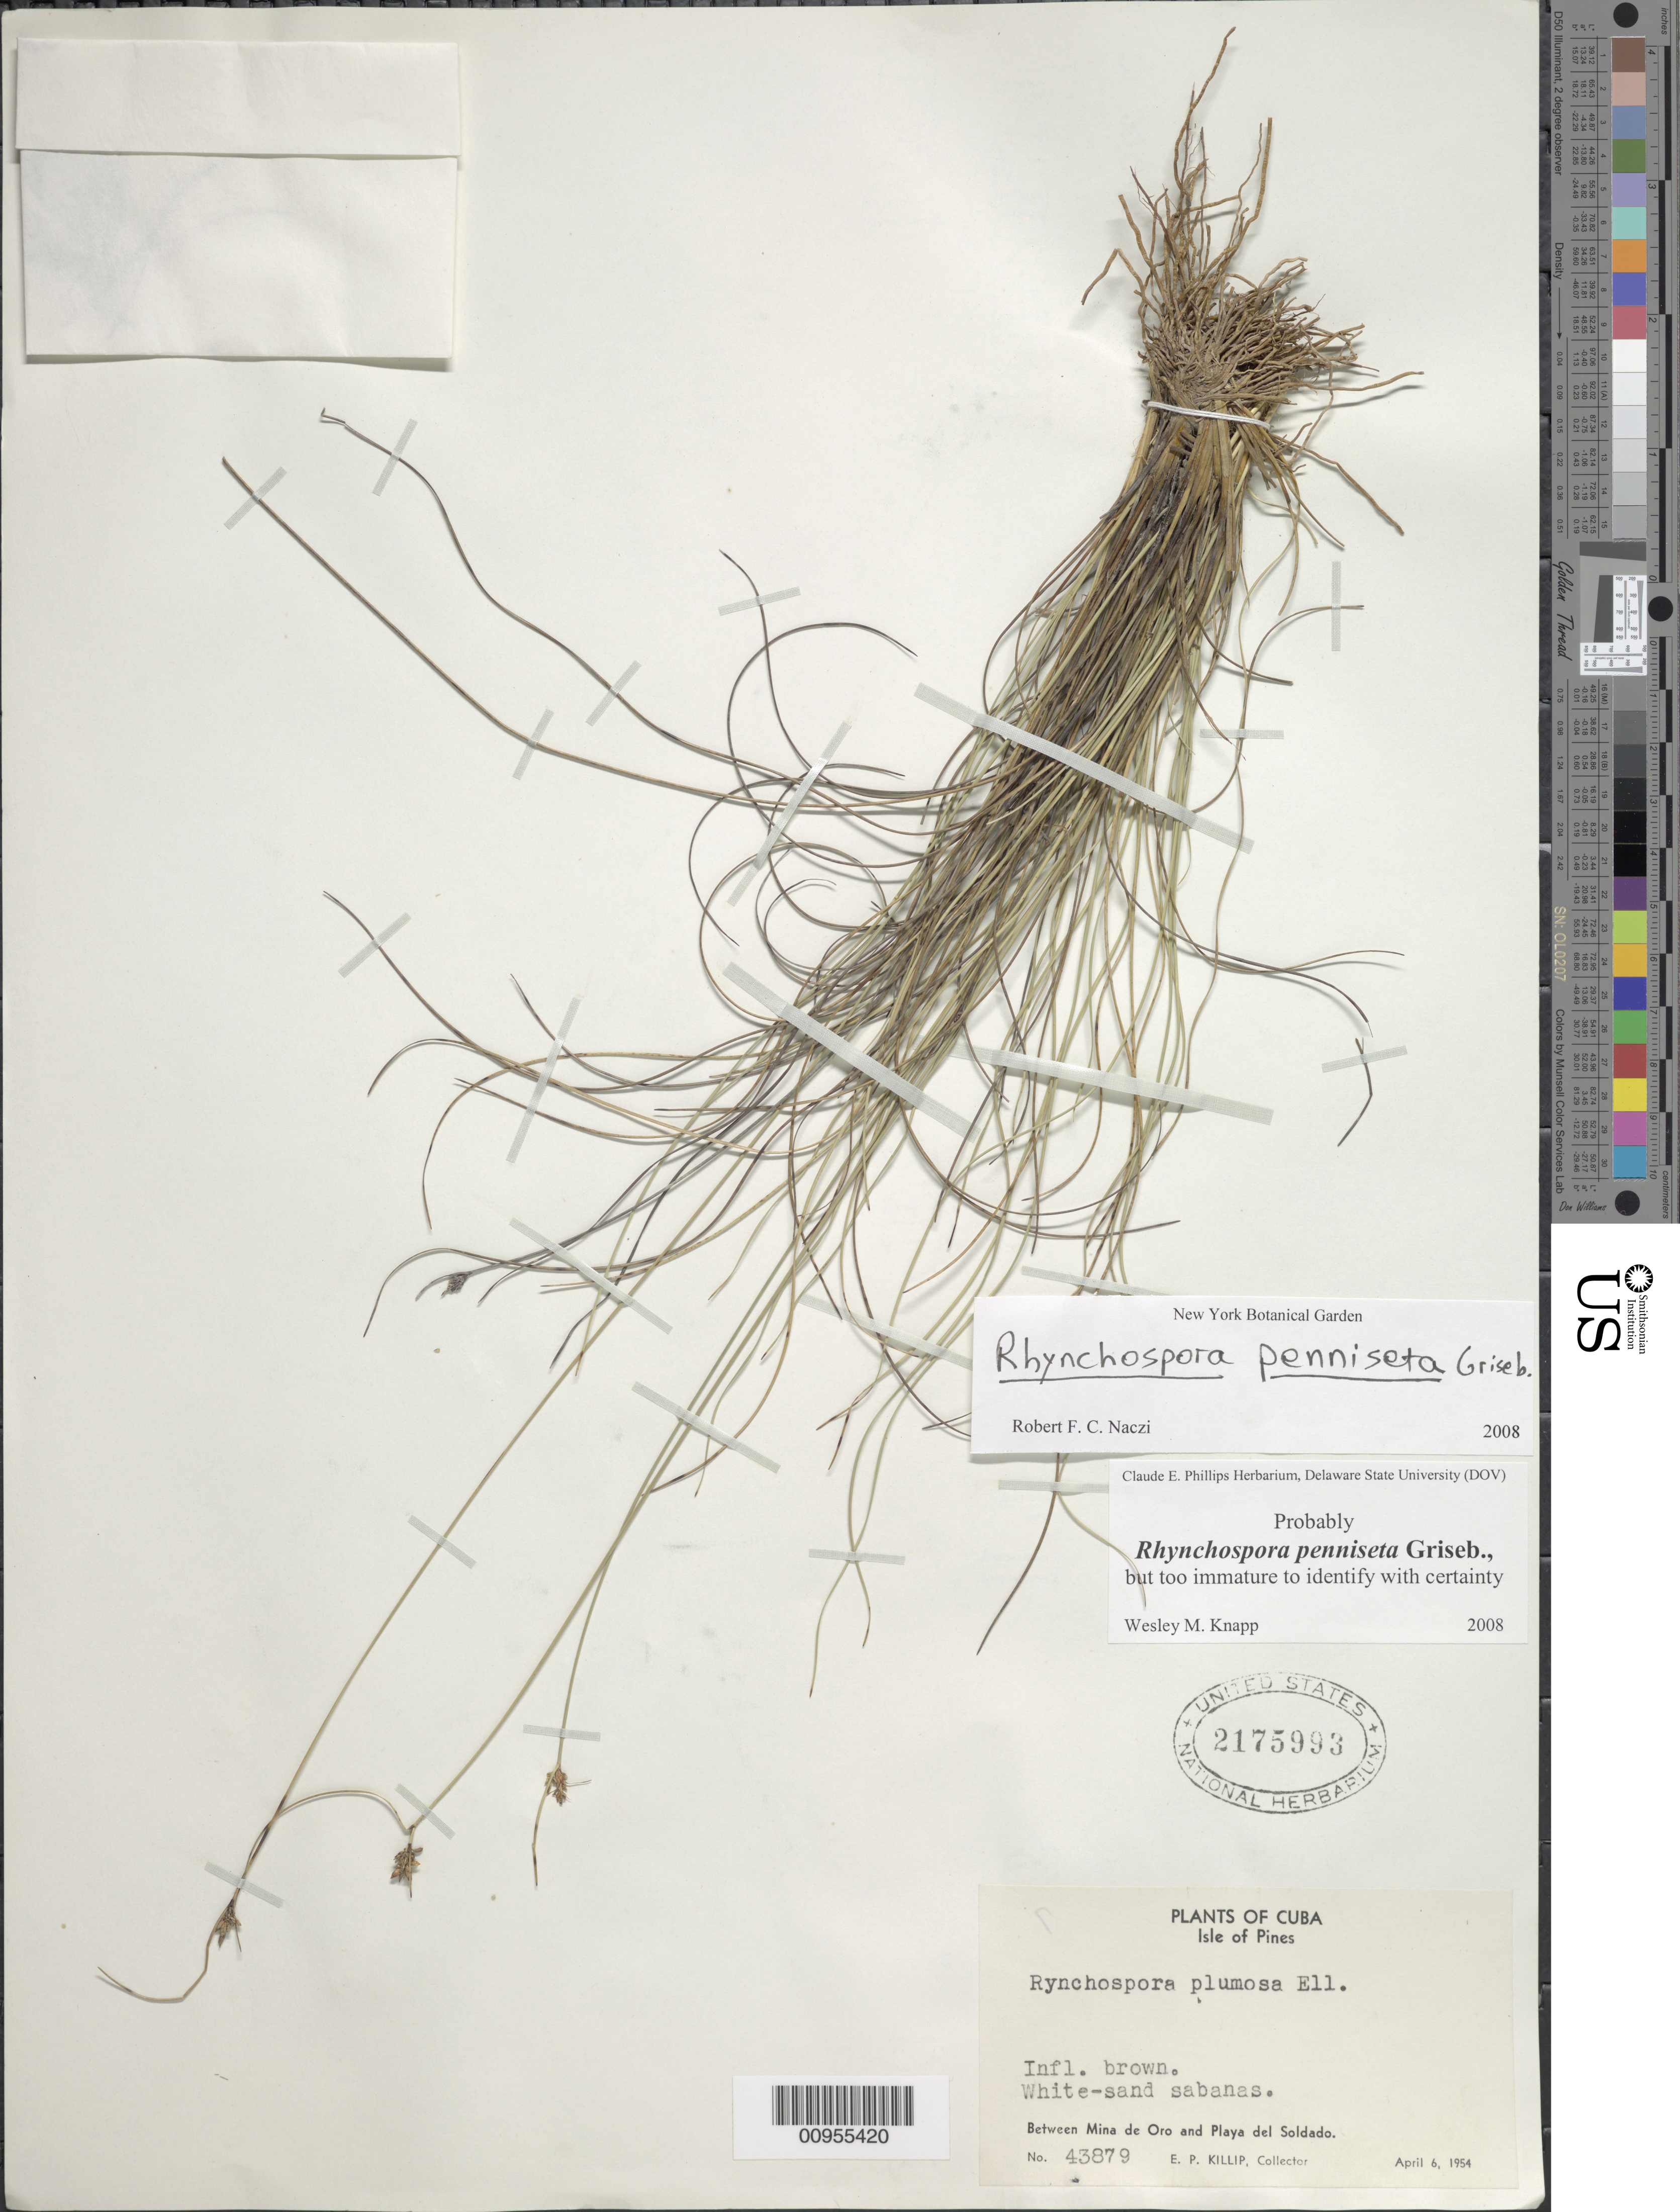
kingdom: Plantae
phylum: Tracheophyta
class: Liliopsida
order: Poales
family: Cyperaceae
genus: Rhynchospora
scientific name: Rhynchospora penniseta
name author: Griseb.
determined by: Naczi, R. F. C.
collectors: E. P. Killip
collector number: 43879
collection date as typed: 06 Apr 1954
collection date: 1954-04-06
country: Cuba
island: Isla de la Juventud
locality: Between Mina de Oro and Playa del Soldado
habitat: White sand sabanas.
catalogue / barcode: US 2175993